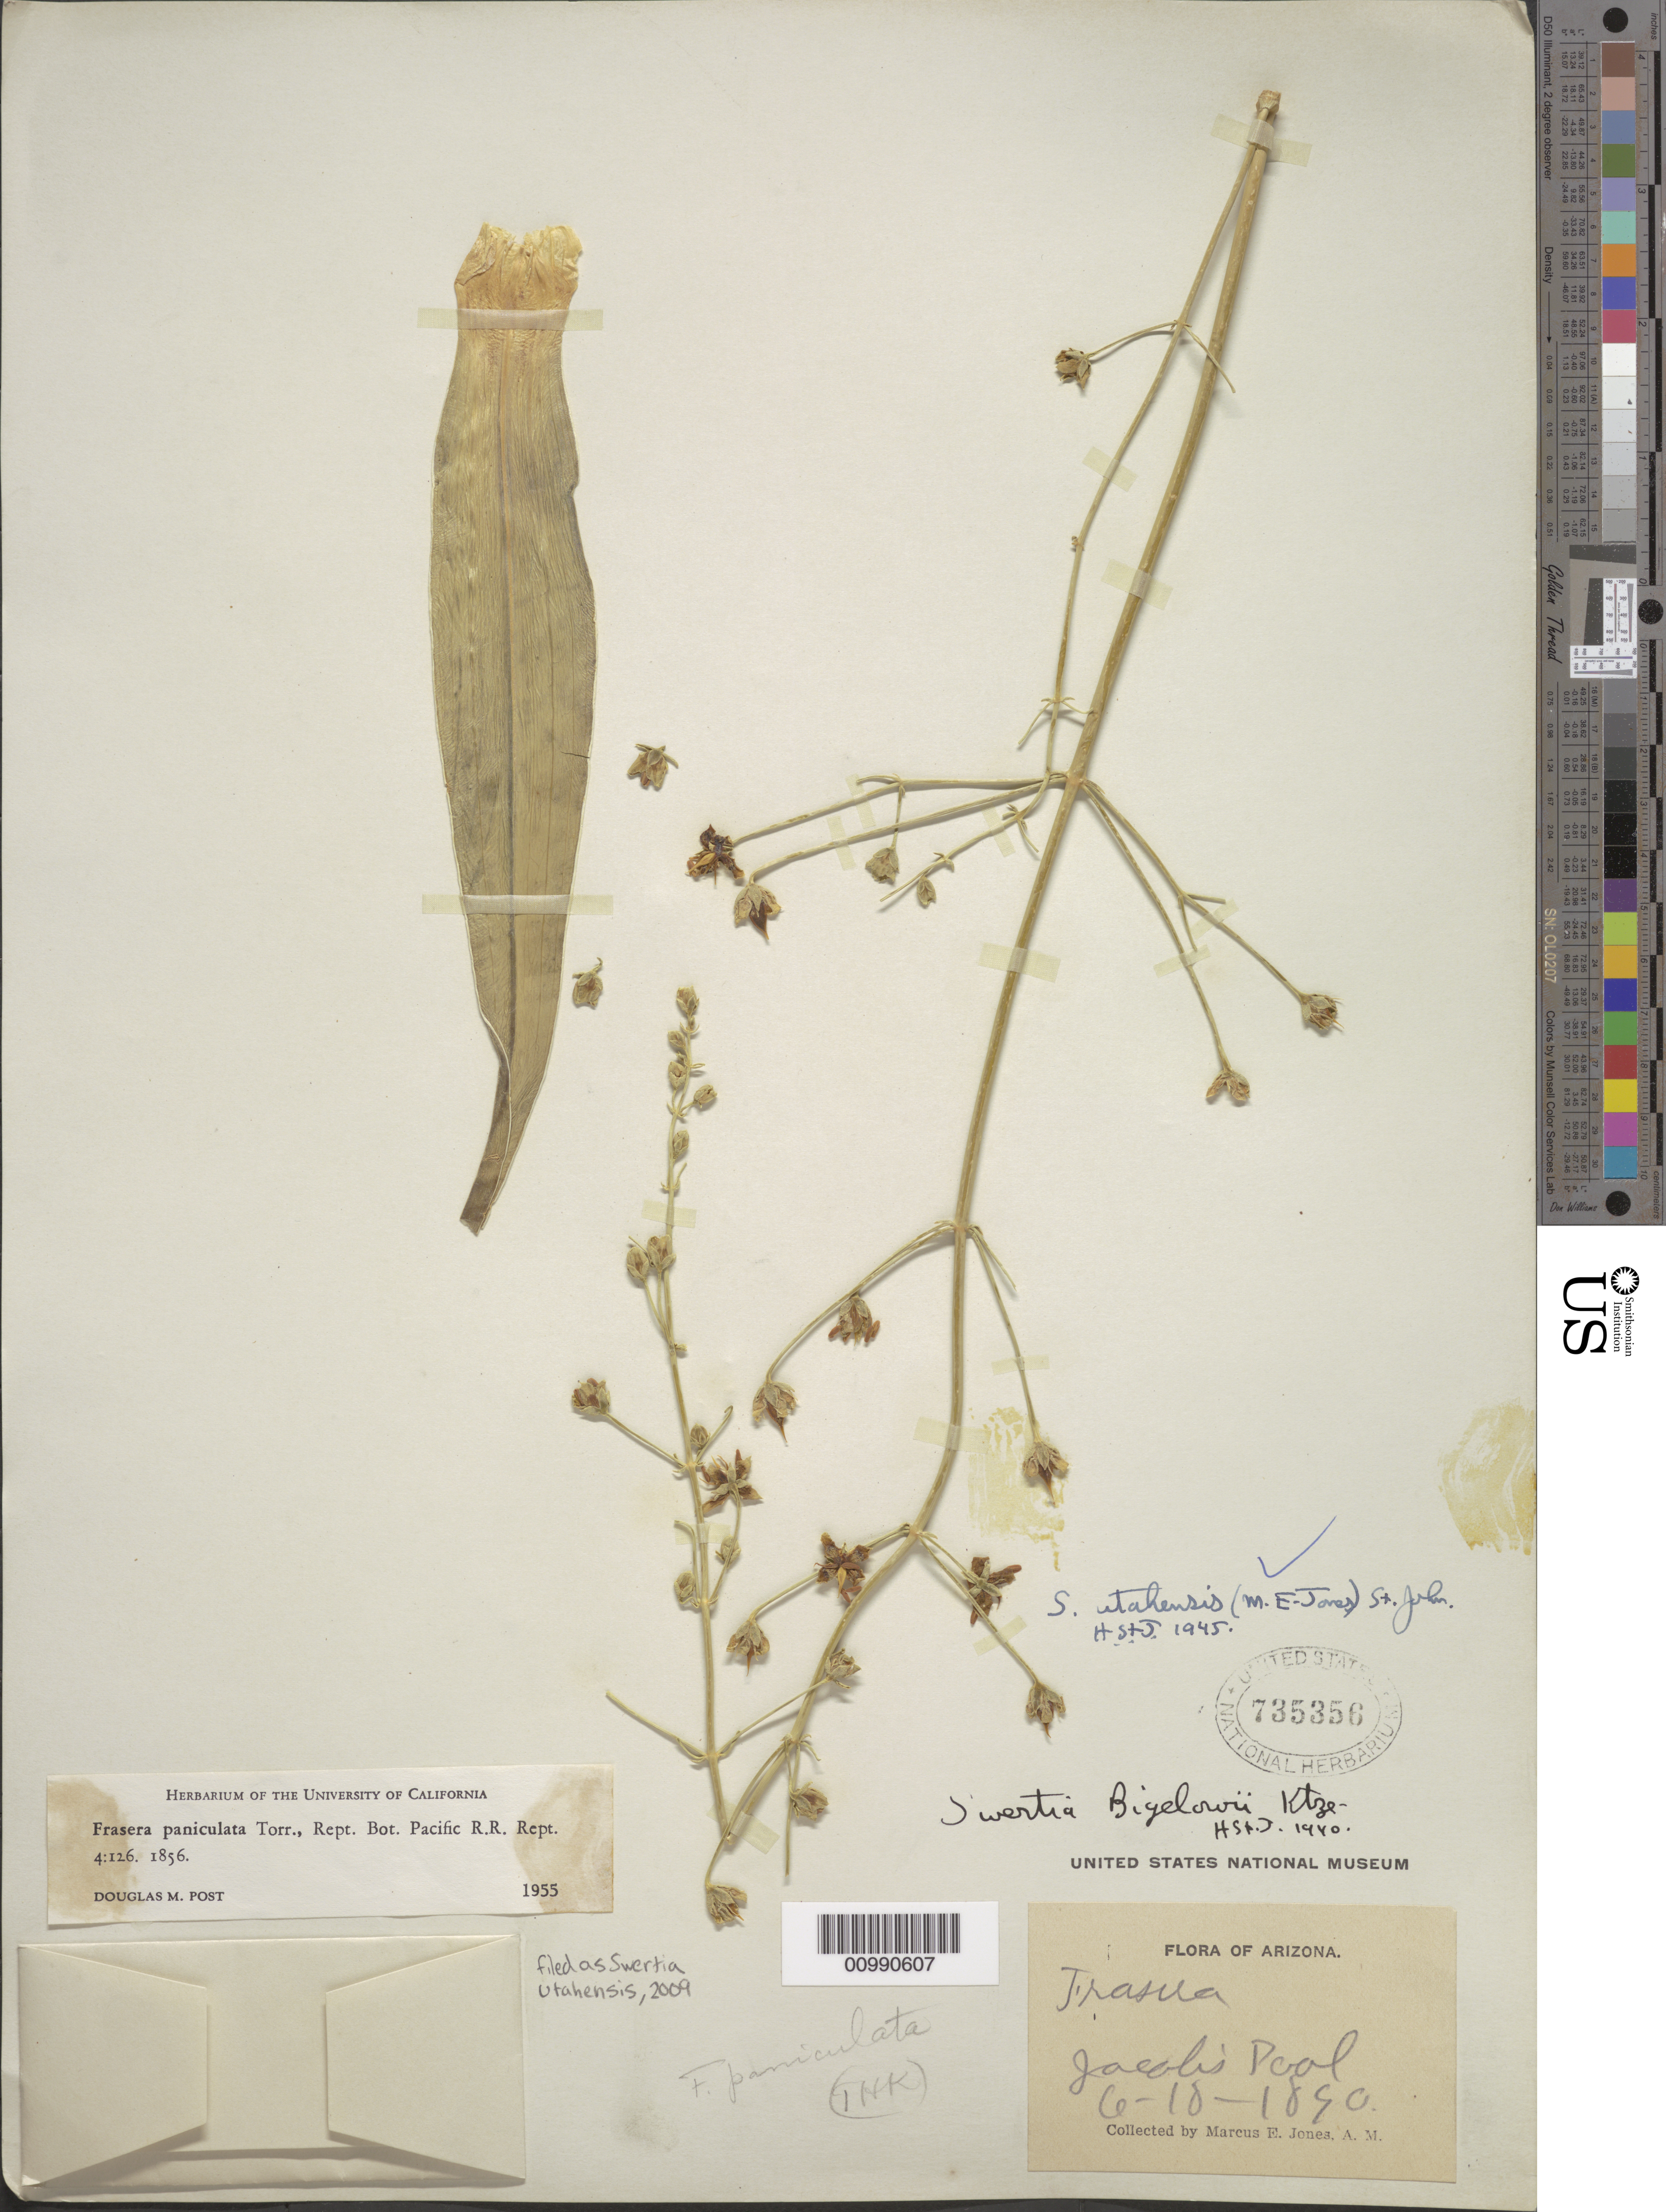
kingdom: Plantae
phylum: Tracheophyta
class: Magnoliopsida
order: Gentianales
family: Gentianaceae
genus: Swertia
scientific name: Swertia utahensis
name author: (M.E. Jones) H. St. John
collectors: M. E. Jones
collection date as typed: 18 Jun 1890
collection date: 1890-06-18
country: United States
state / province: Arizona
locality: Jacob's Pool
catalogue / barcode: US 735356